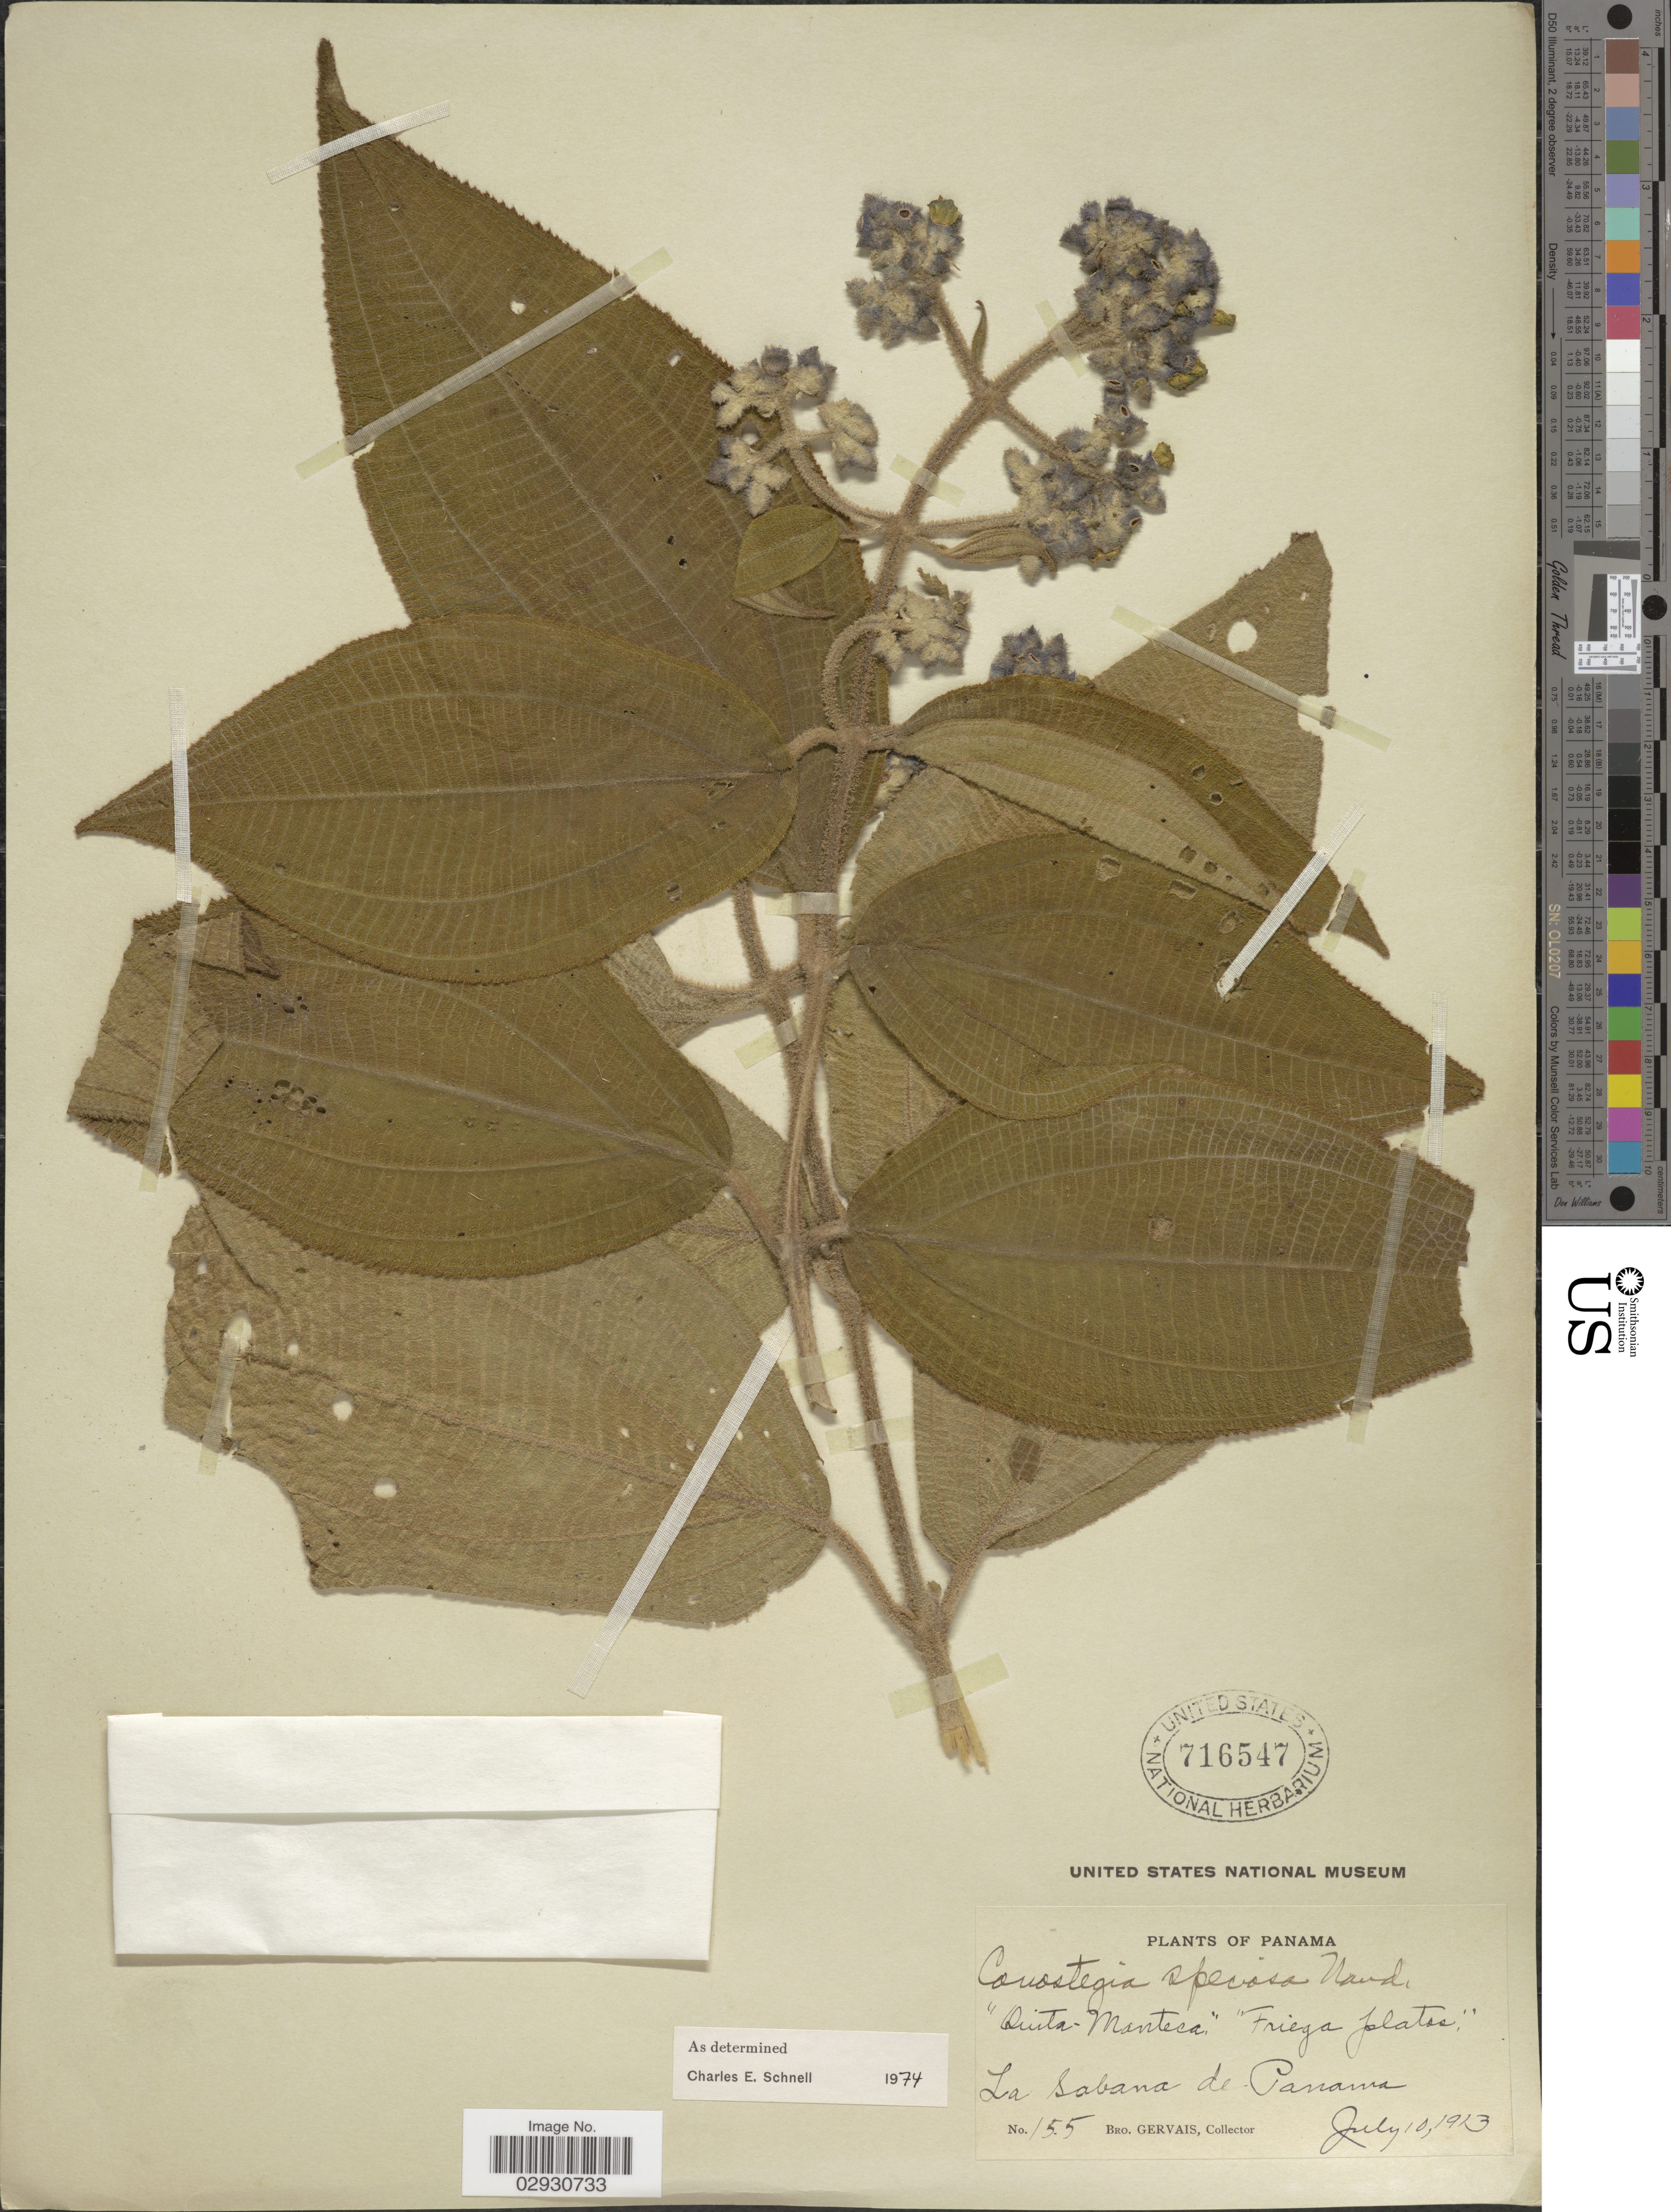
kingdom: Plantae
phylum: Tracheophyta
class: Magnoliopsida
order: Myrtales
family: Melastomataceae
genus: Conostegia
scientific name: Conostegia speciosa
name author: Naudin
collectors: B. Gervais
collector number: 155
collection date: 1913-07-10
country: Panama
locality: La Sabana de Panama.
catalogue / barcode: US 716547